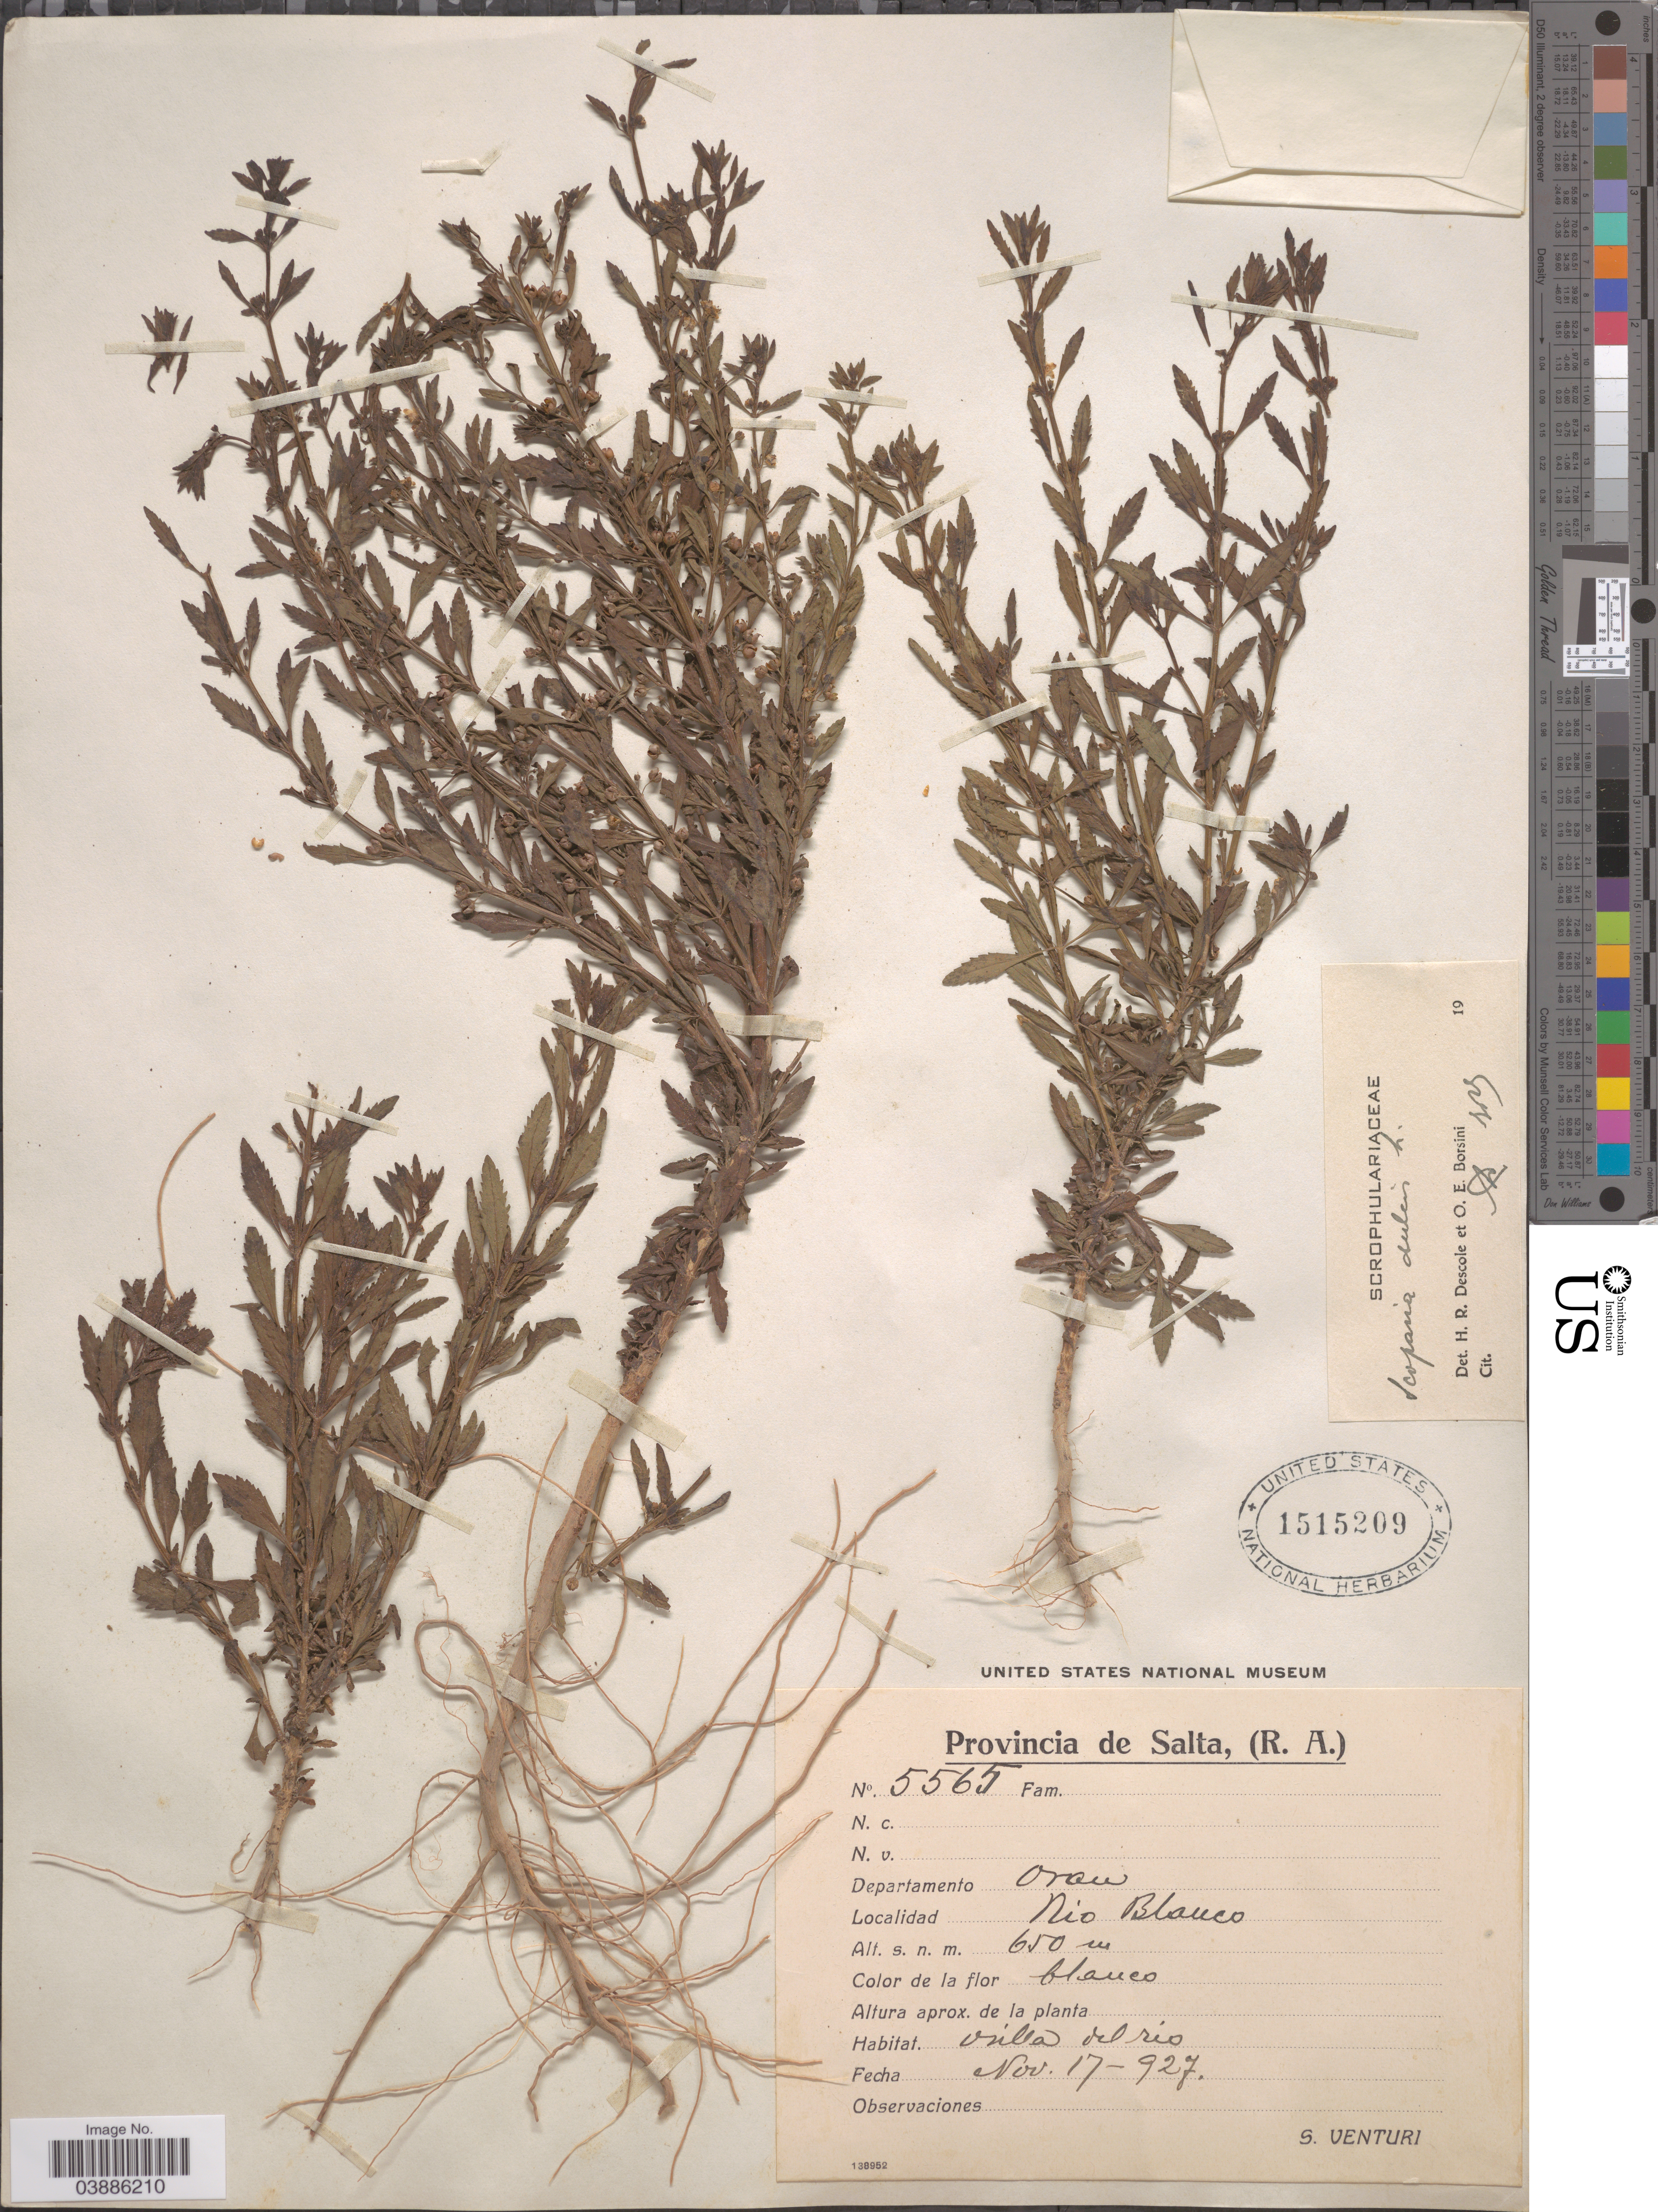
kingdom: Plantae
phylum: Tracheophyta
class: Magnoliopsida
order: Lamiales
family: Plantaginaceae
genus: Scoparia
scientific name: Scoparia dulcis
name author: L.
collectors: S. Venturi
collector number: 5565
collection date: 1927-11-17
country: Argentina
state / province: Salta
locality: Departamento Oran. Rio Blanco.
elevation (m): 650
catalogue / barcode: US 1515209